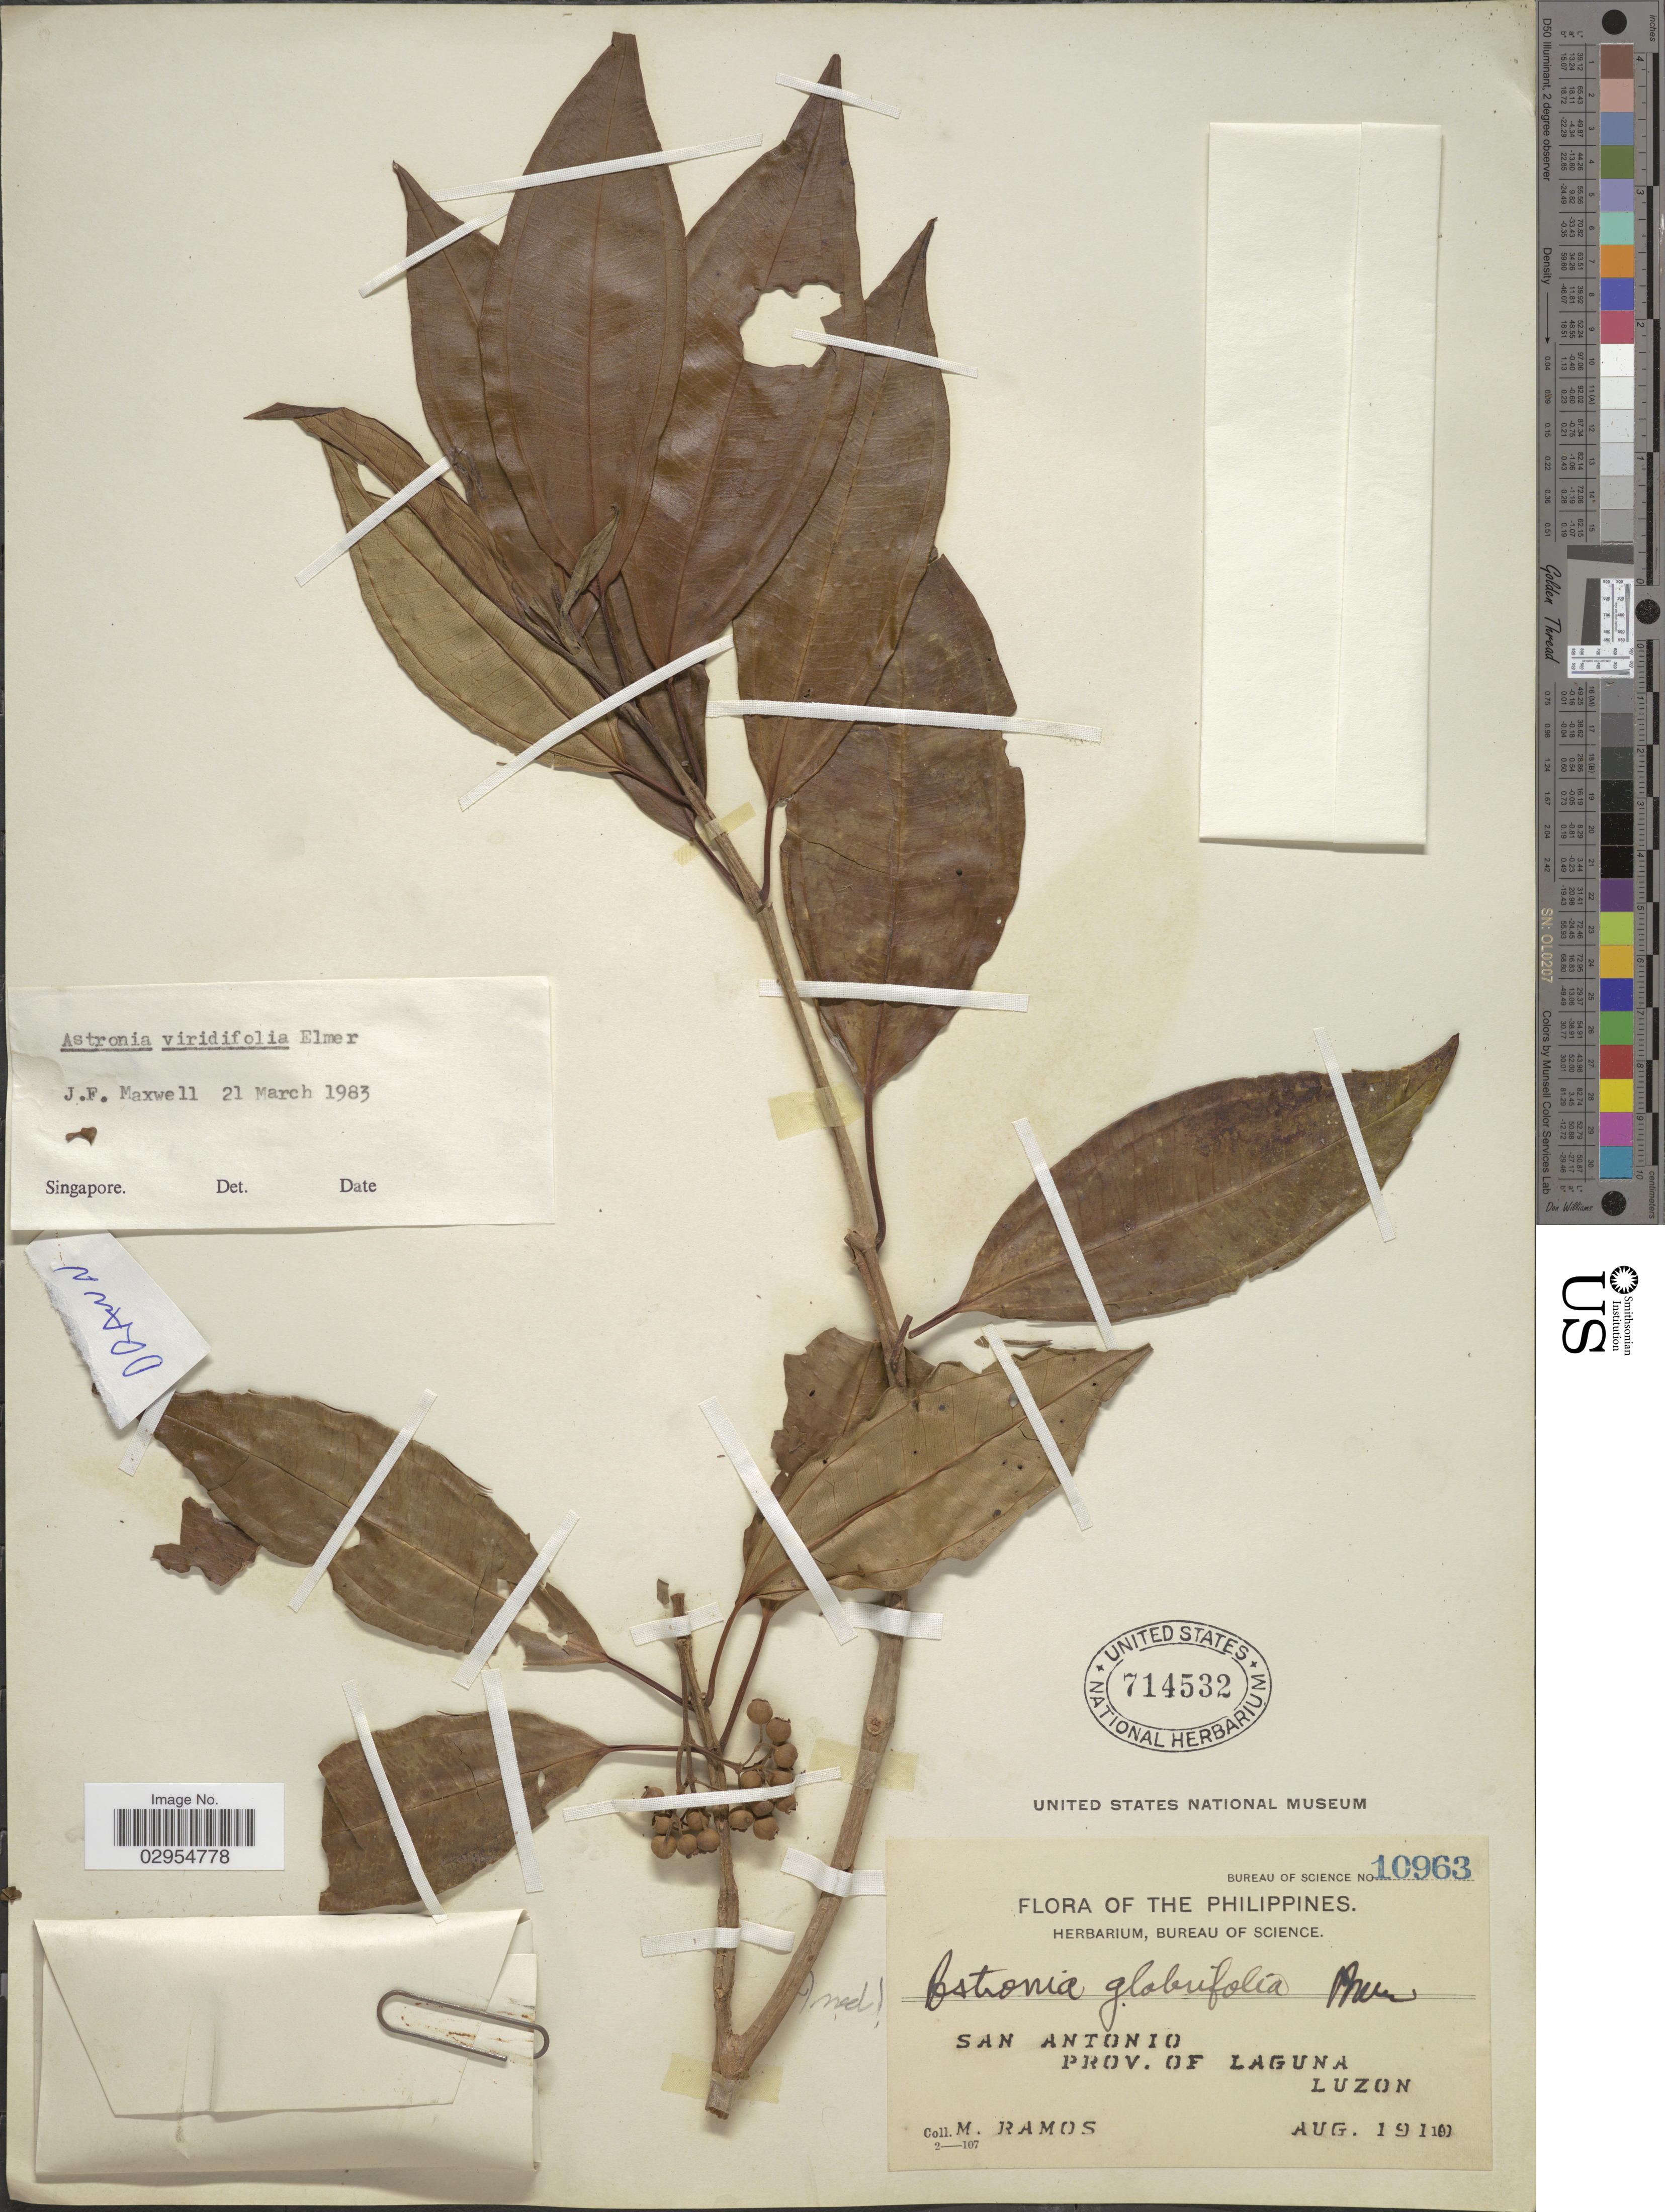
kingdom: Plantae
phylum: Tracheophyta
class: Magnoliopsida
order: Myrtales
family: Melastomataceae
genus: Astronia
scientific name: Astronia viridifolia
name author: Elmer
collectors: M. Ramos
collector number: Bureau of Science 10963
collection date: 1910-08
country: Philippines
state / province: Calabarzon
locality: San Antonio, Prov. of Laguna, Luzon.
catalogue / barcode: US 714532